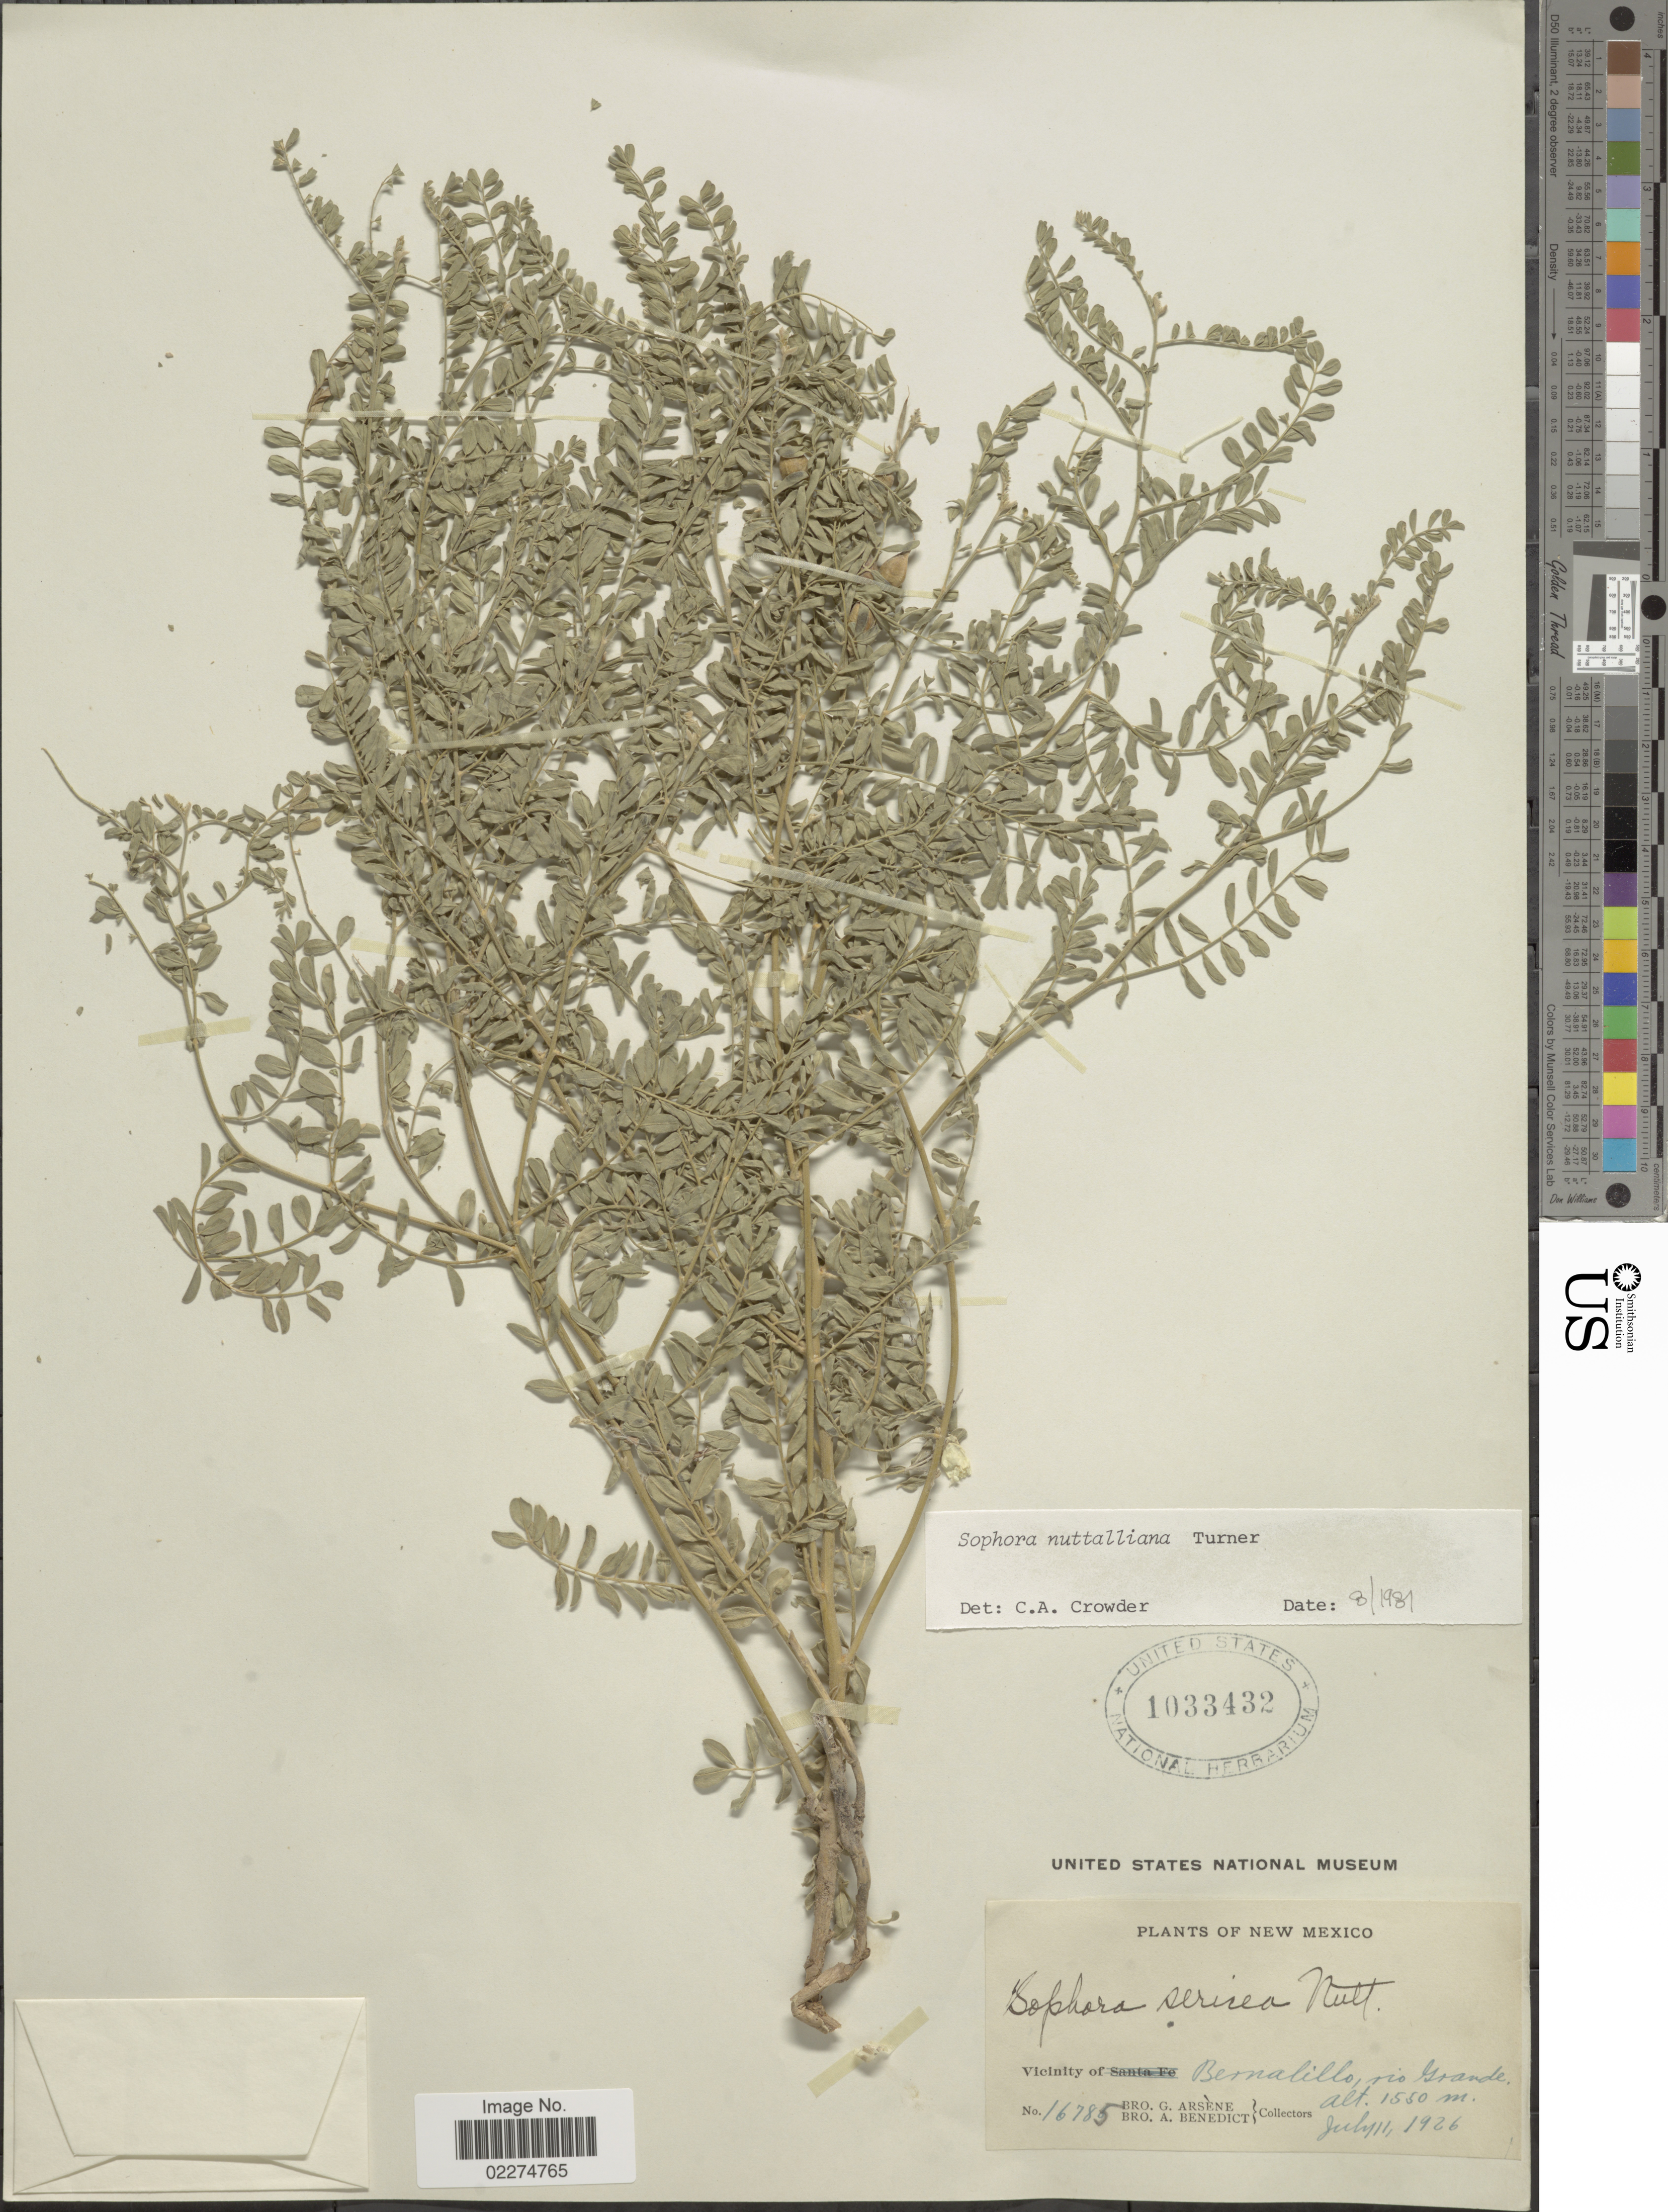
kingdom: Plantae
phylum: Tracheophyta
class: Magnoliopsida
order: Fabales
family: Fabaceae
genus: Sophora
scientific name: Sophora nuttalliana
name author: B.L. Turner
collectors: Bro. G. Arsène & Bro. A. Benedict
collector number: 16785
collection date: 1926-07-11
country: United States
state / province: New Mexico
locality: Vicinity of Bernalillo, rio Grande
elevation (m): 1550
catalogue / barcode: US 1033432